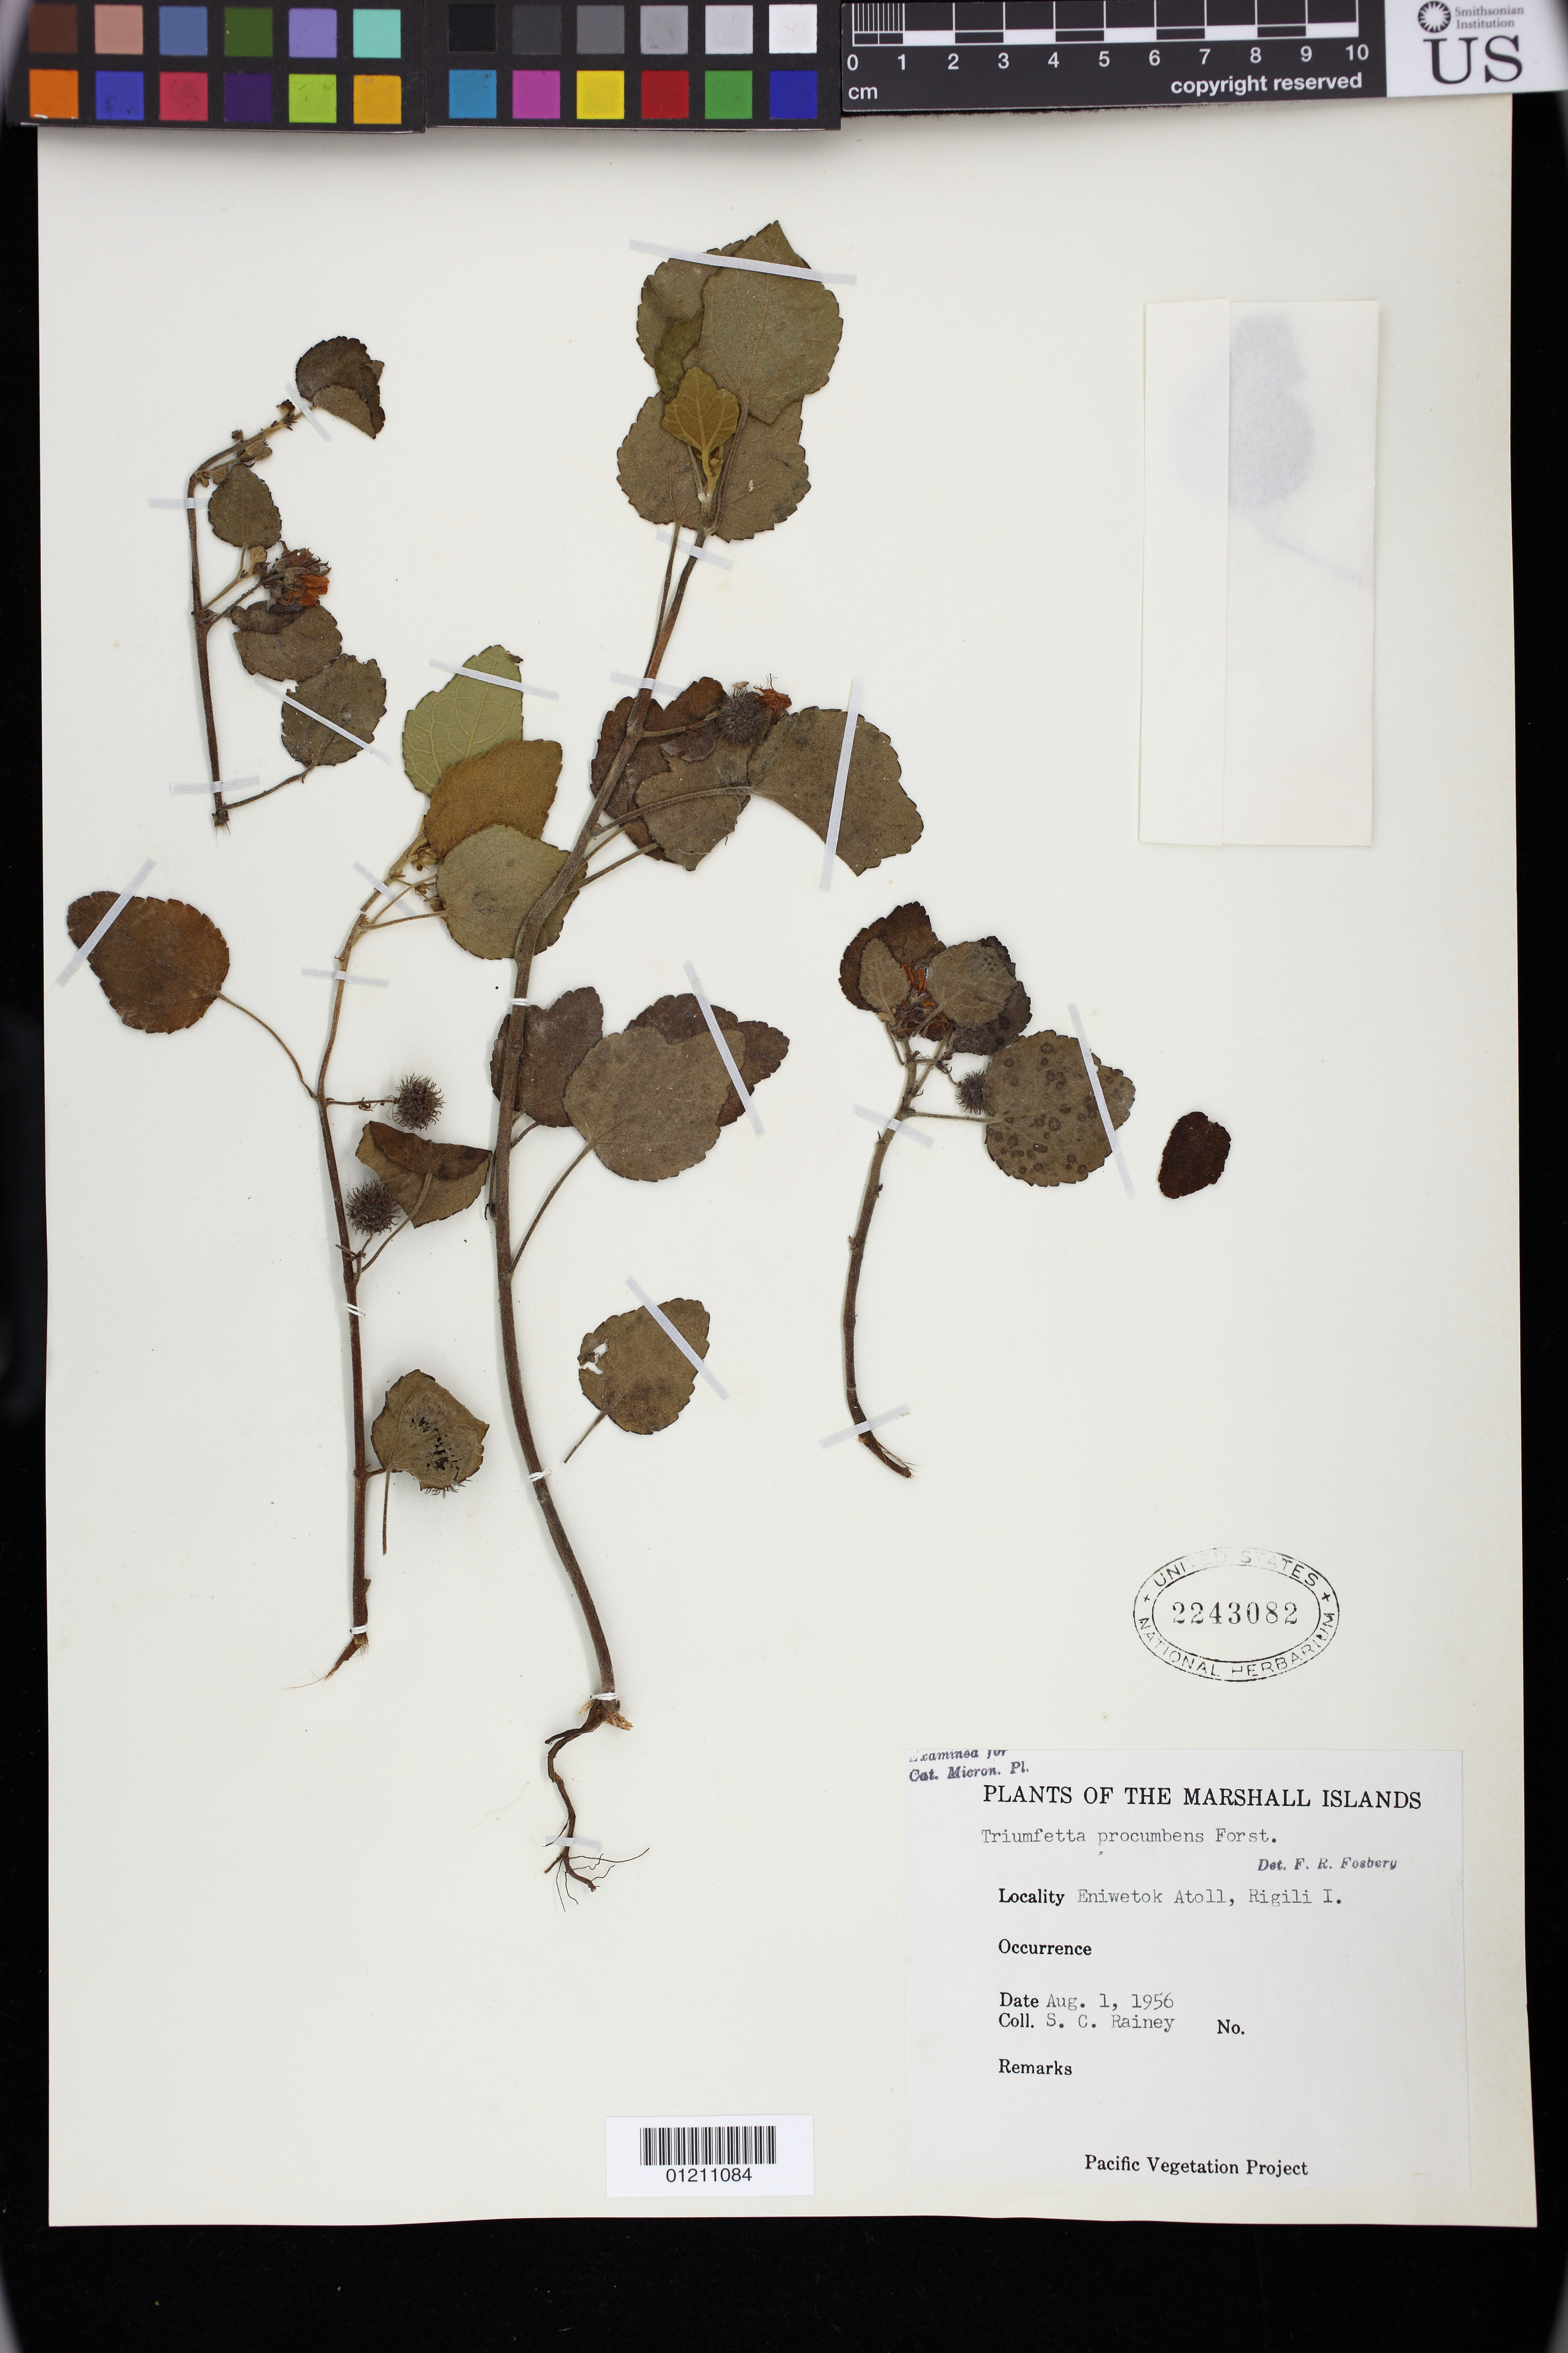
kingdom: Plantae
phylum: Tracheophyta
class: Magnoliopsida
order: Malvales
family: Malvaceae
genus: Triumfetta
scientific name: Triumfetta procumbens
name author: G. Forst.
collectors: S. C. Rainey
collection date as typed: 08 Jan 1956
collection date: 1956-01-08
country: Marshall Islands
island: Enewetak Atoll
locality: Marshall Islands: Eniwetok Atoll, Rigili I.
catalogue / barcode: US 2243082